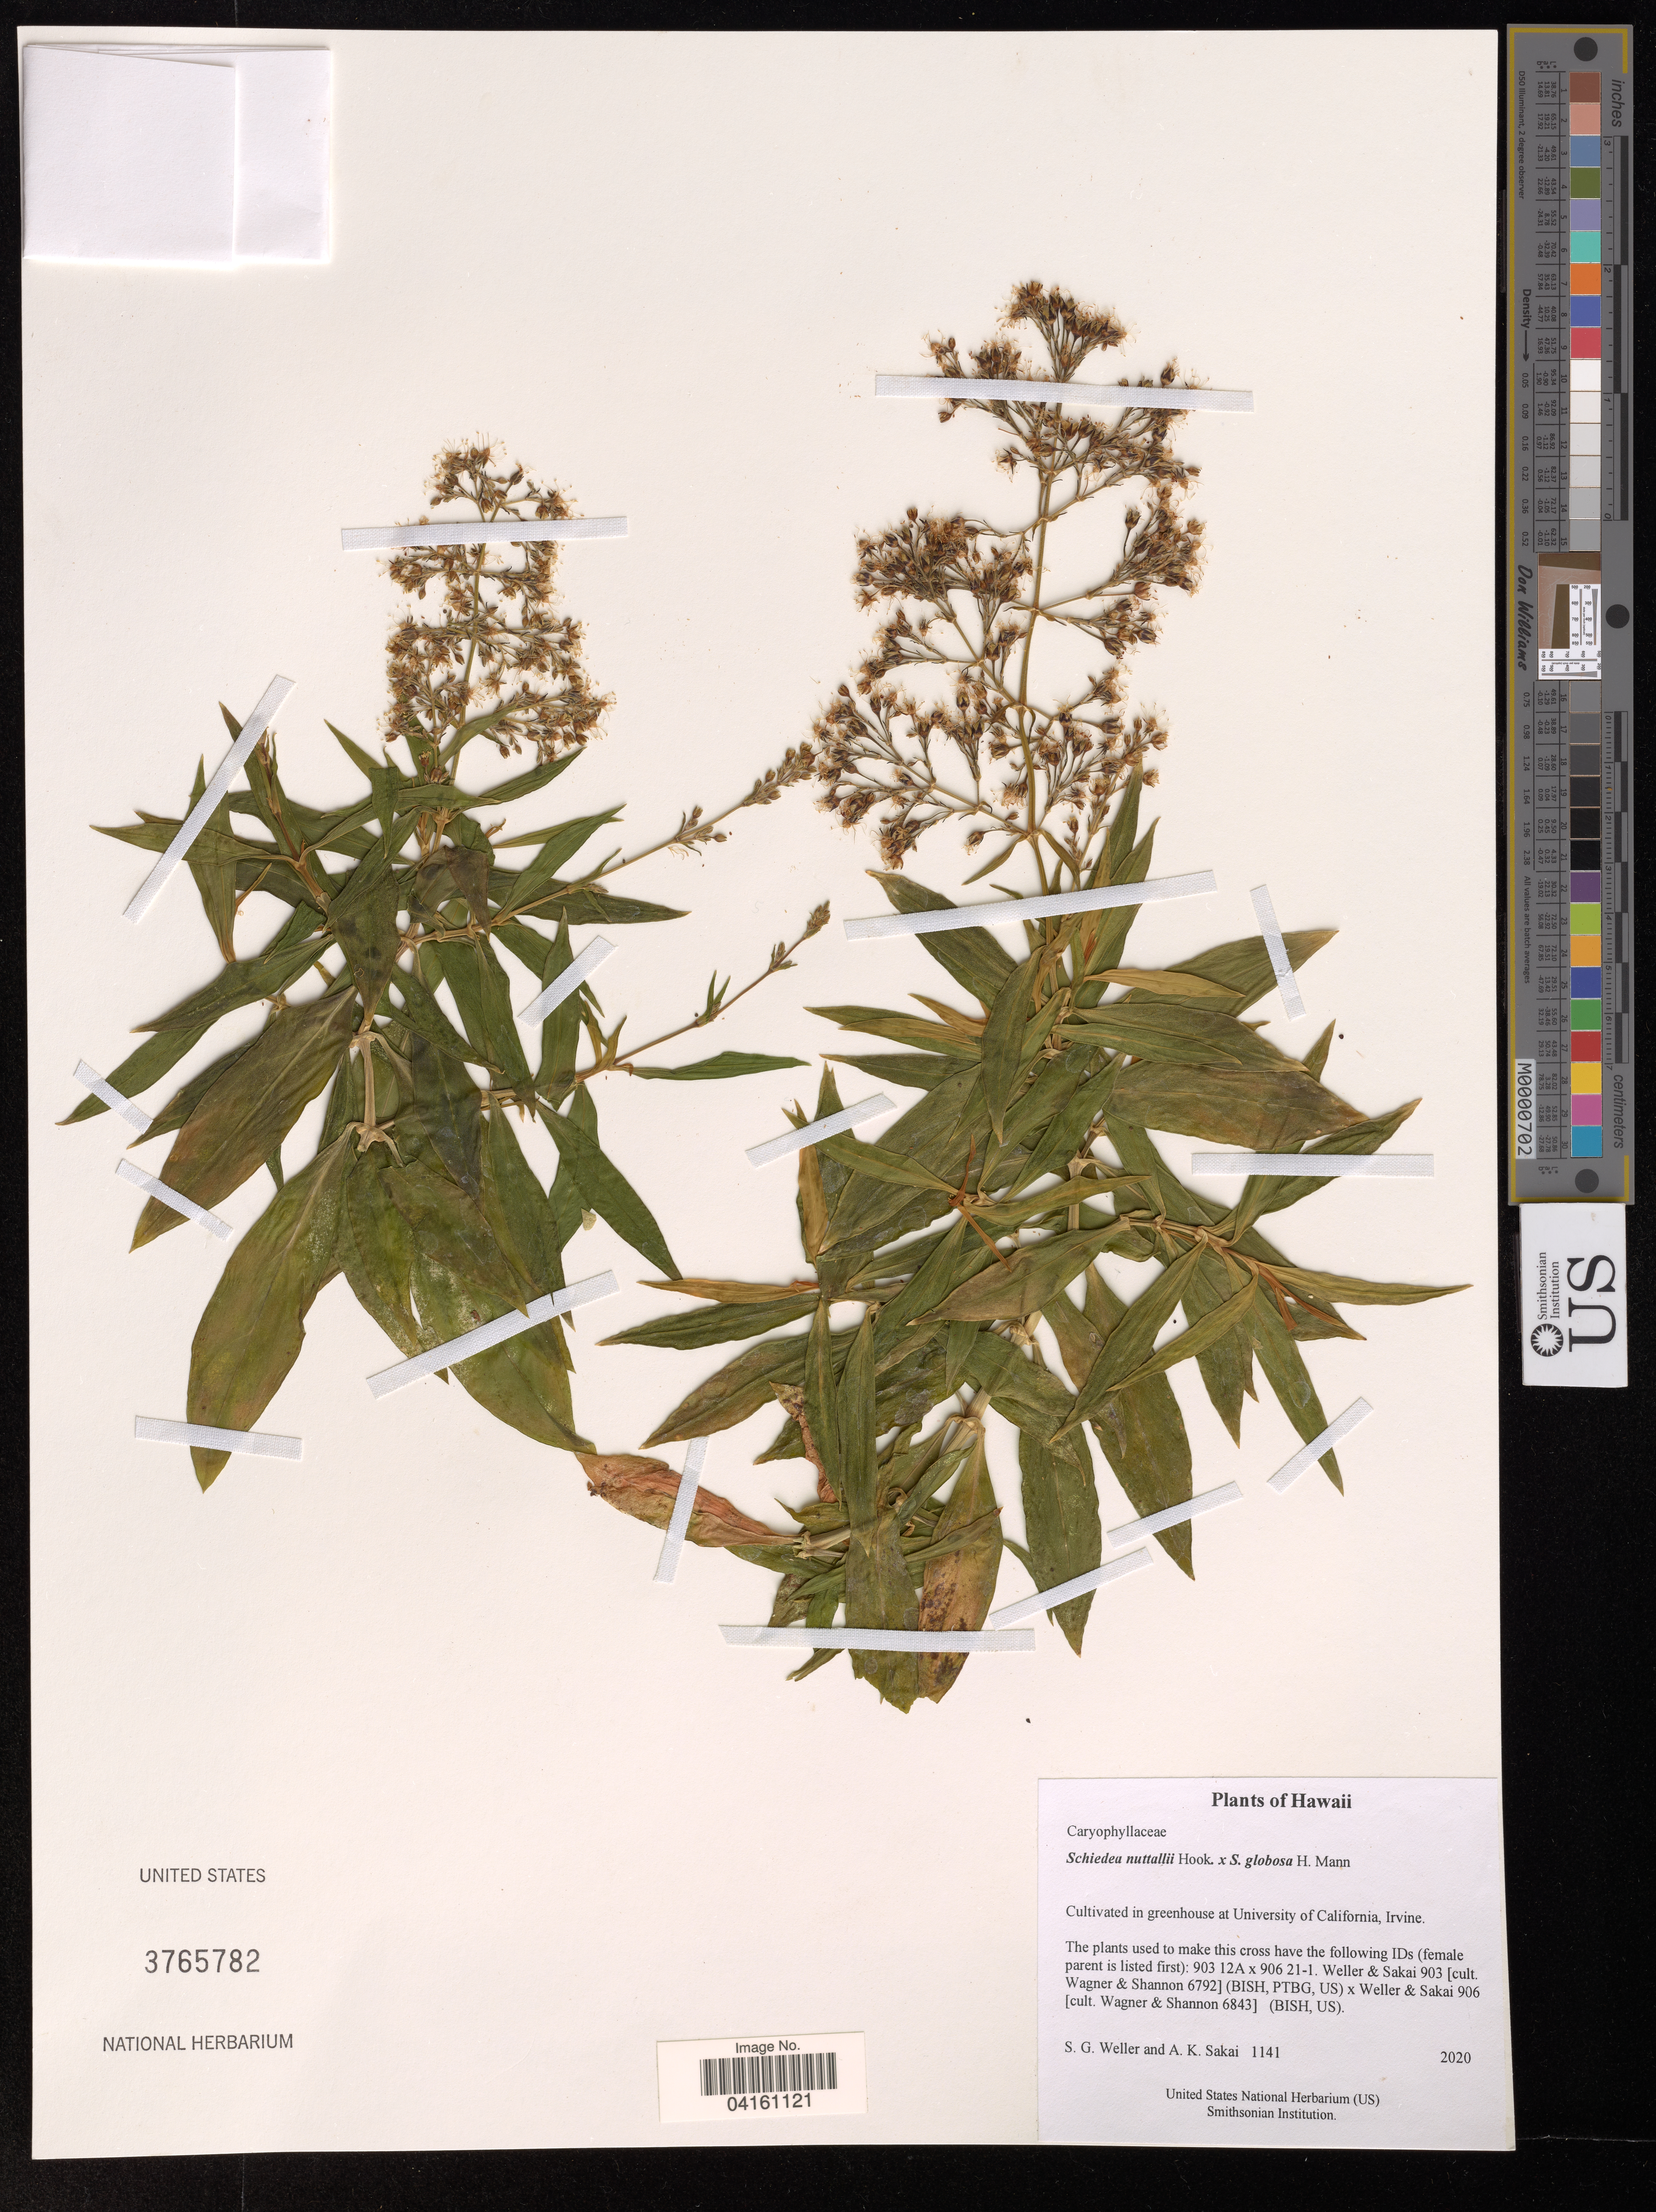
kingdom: Plantae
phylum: Tracheophyta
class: Magnoliopsida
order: Caryophyllales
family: Caryophyllaceae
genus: Schiedea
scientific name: Schiedea nuttallii x S. globosa H. Mann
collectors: S. G. Weller & A. Sakai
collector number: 1141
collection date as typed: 2020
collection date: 2020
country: United States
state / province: California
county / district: Orange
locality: Cultivated in greenhouse at University of California, Irvine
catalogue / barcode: US 3765782